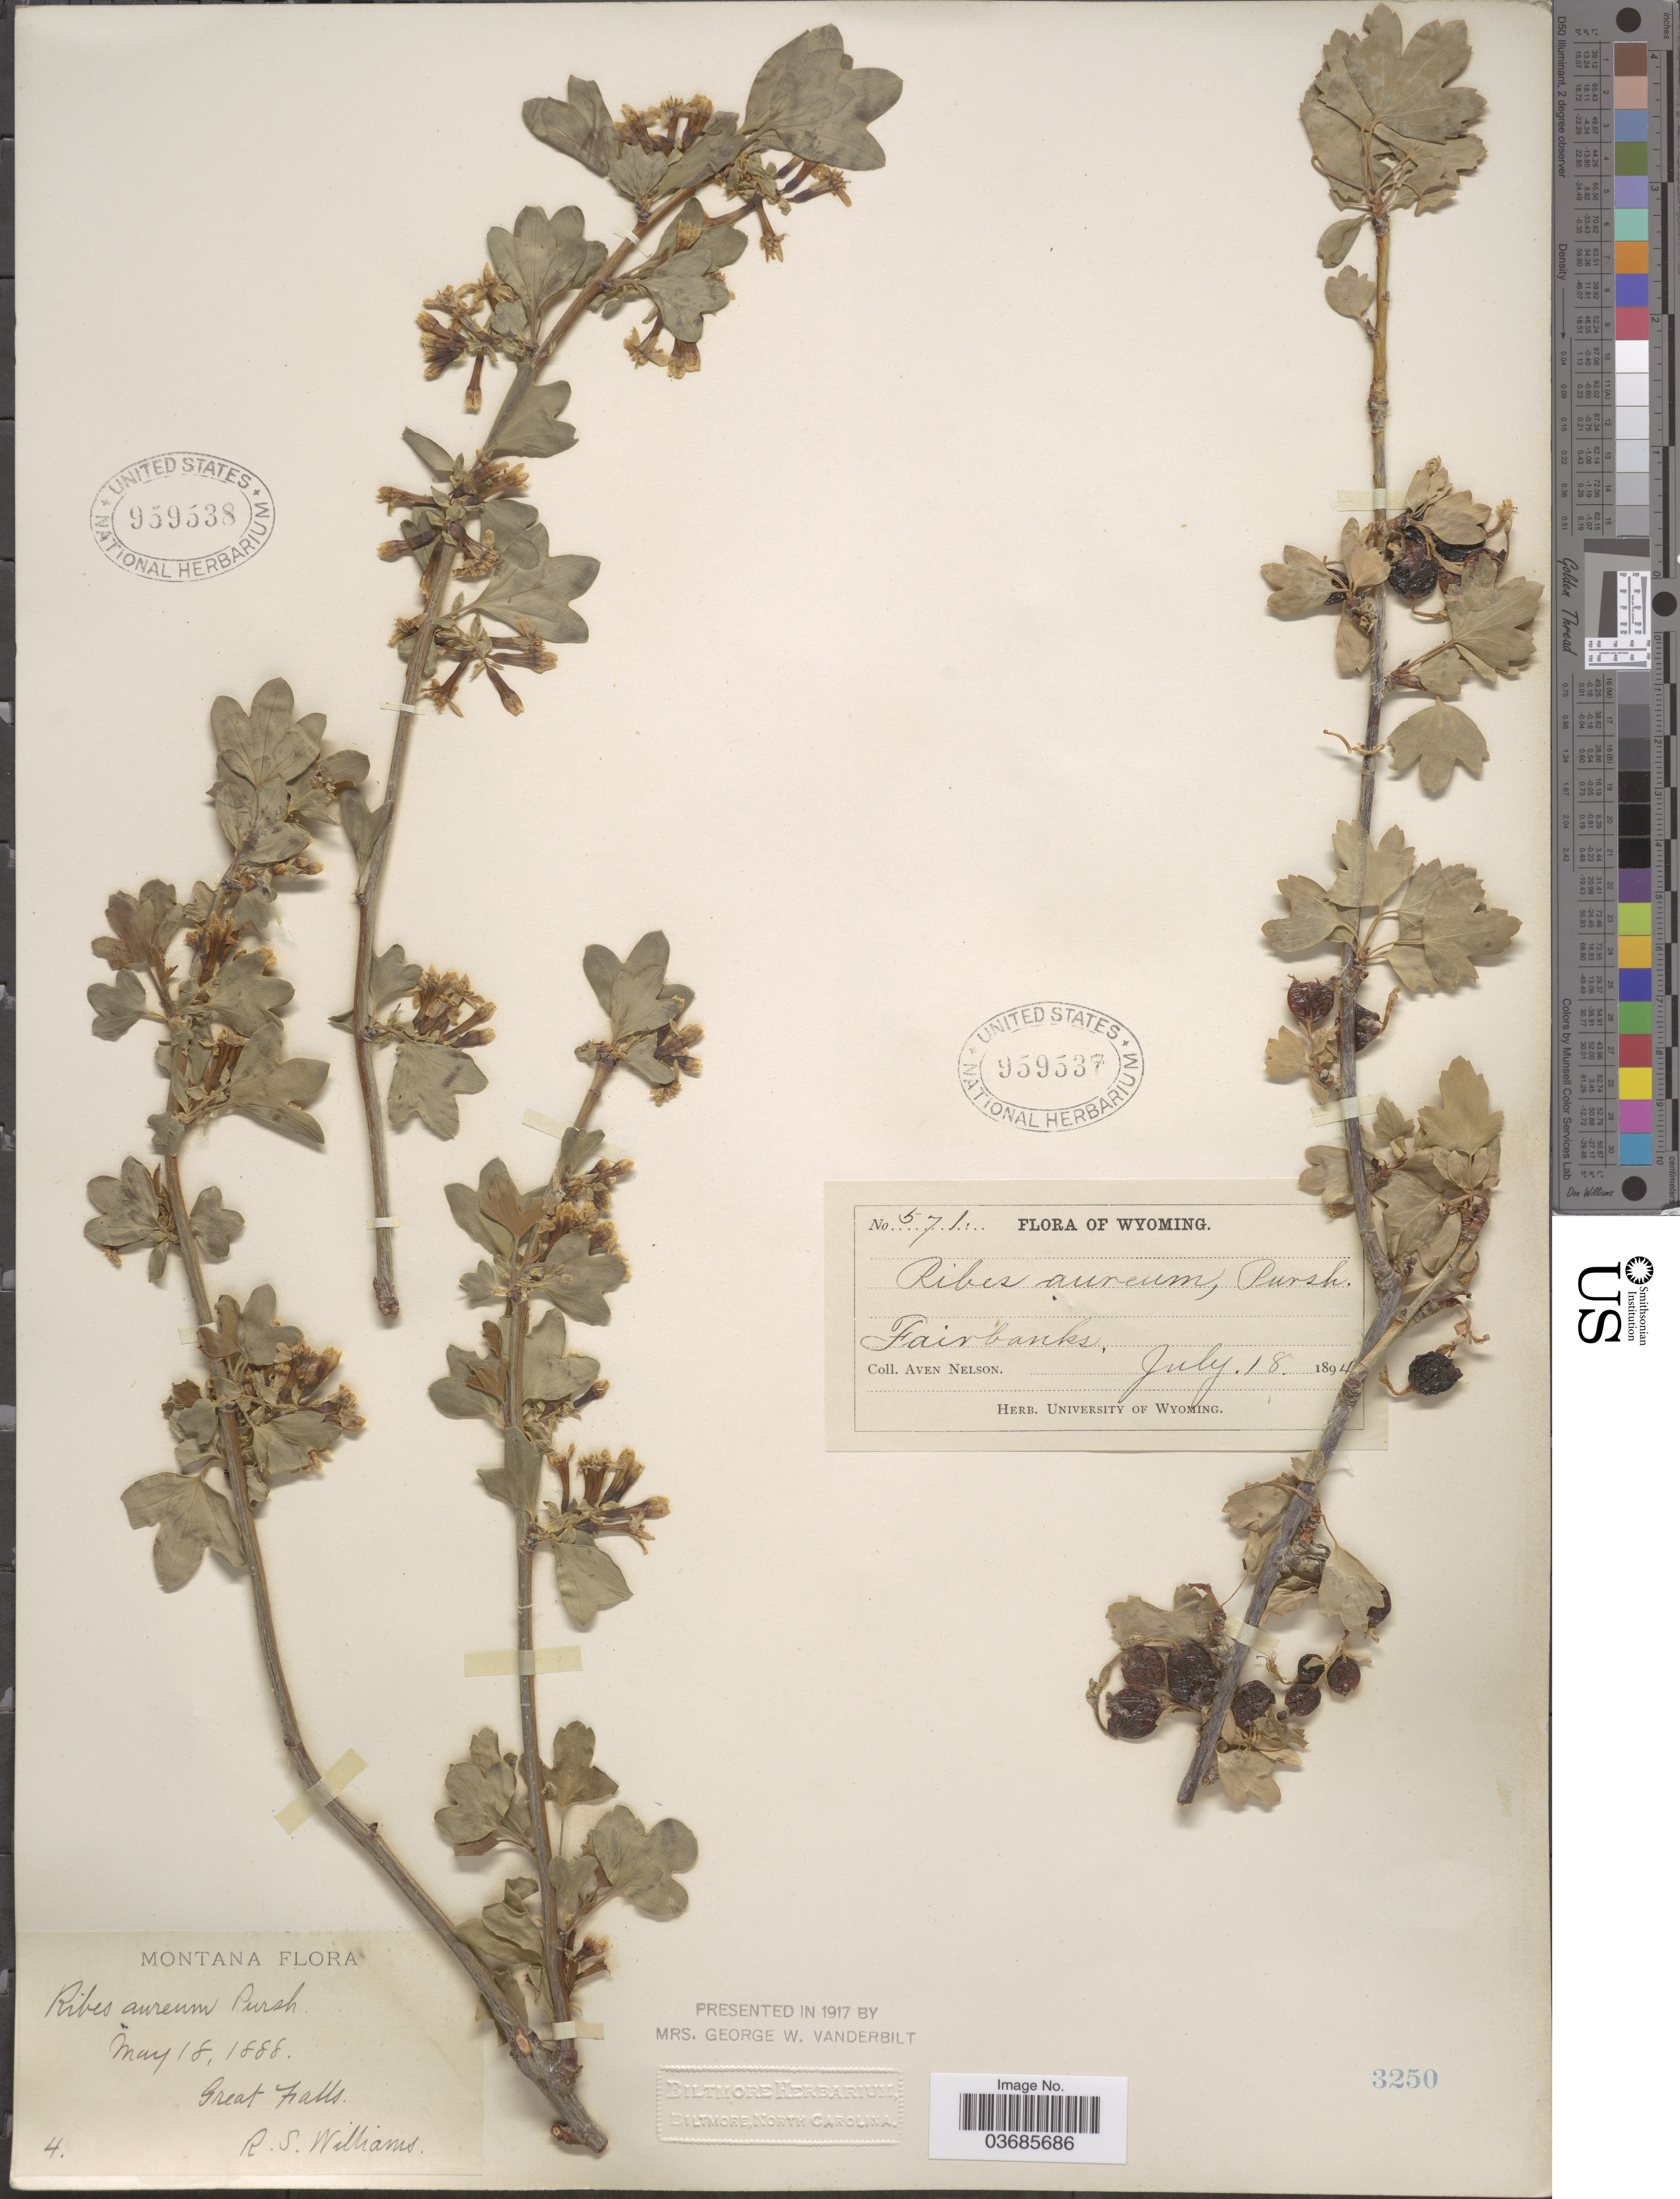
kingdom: Plantae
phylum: Tracheophyta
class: Magnoliopsida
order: Saxifragales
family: Grossulariaceae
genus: Ribes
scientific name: Ribes aureum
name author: Pursh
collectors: A. Nelson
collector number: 571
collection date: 1894-07-18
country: United States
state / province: Wyoming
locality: Fairbanks.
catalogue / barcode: US 959537